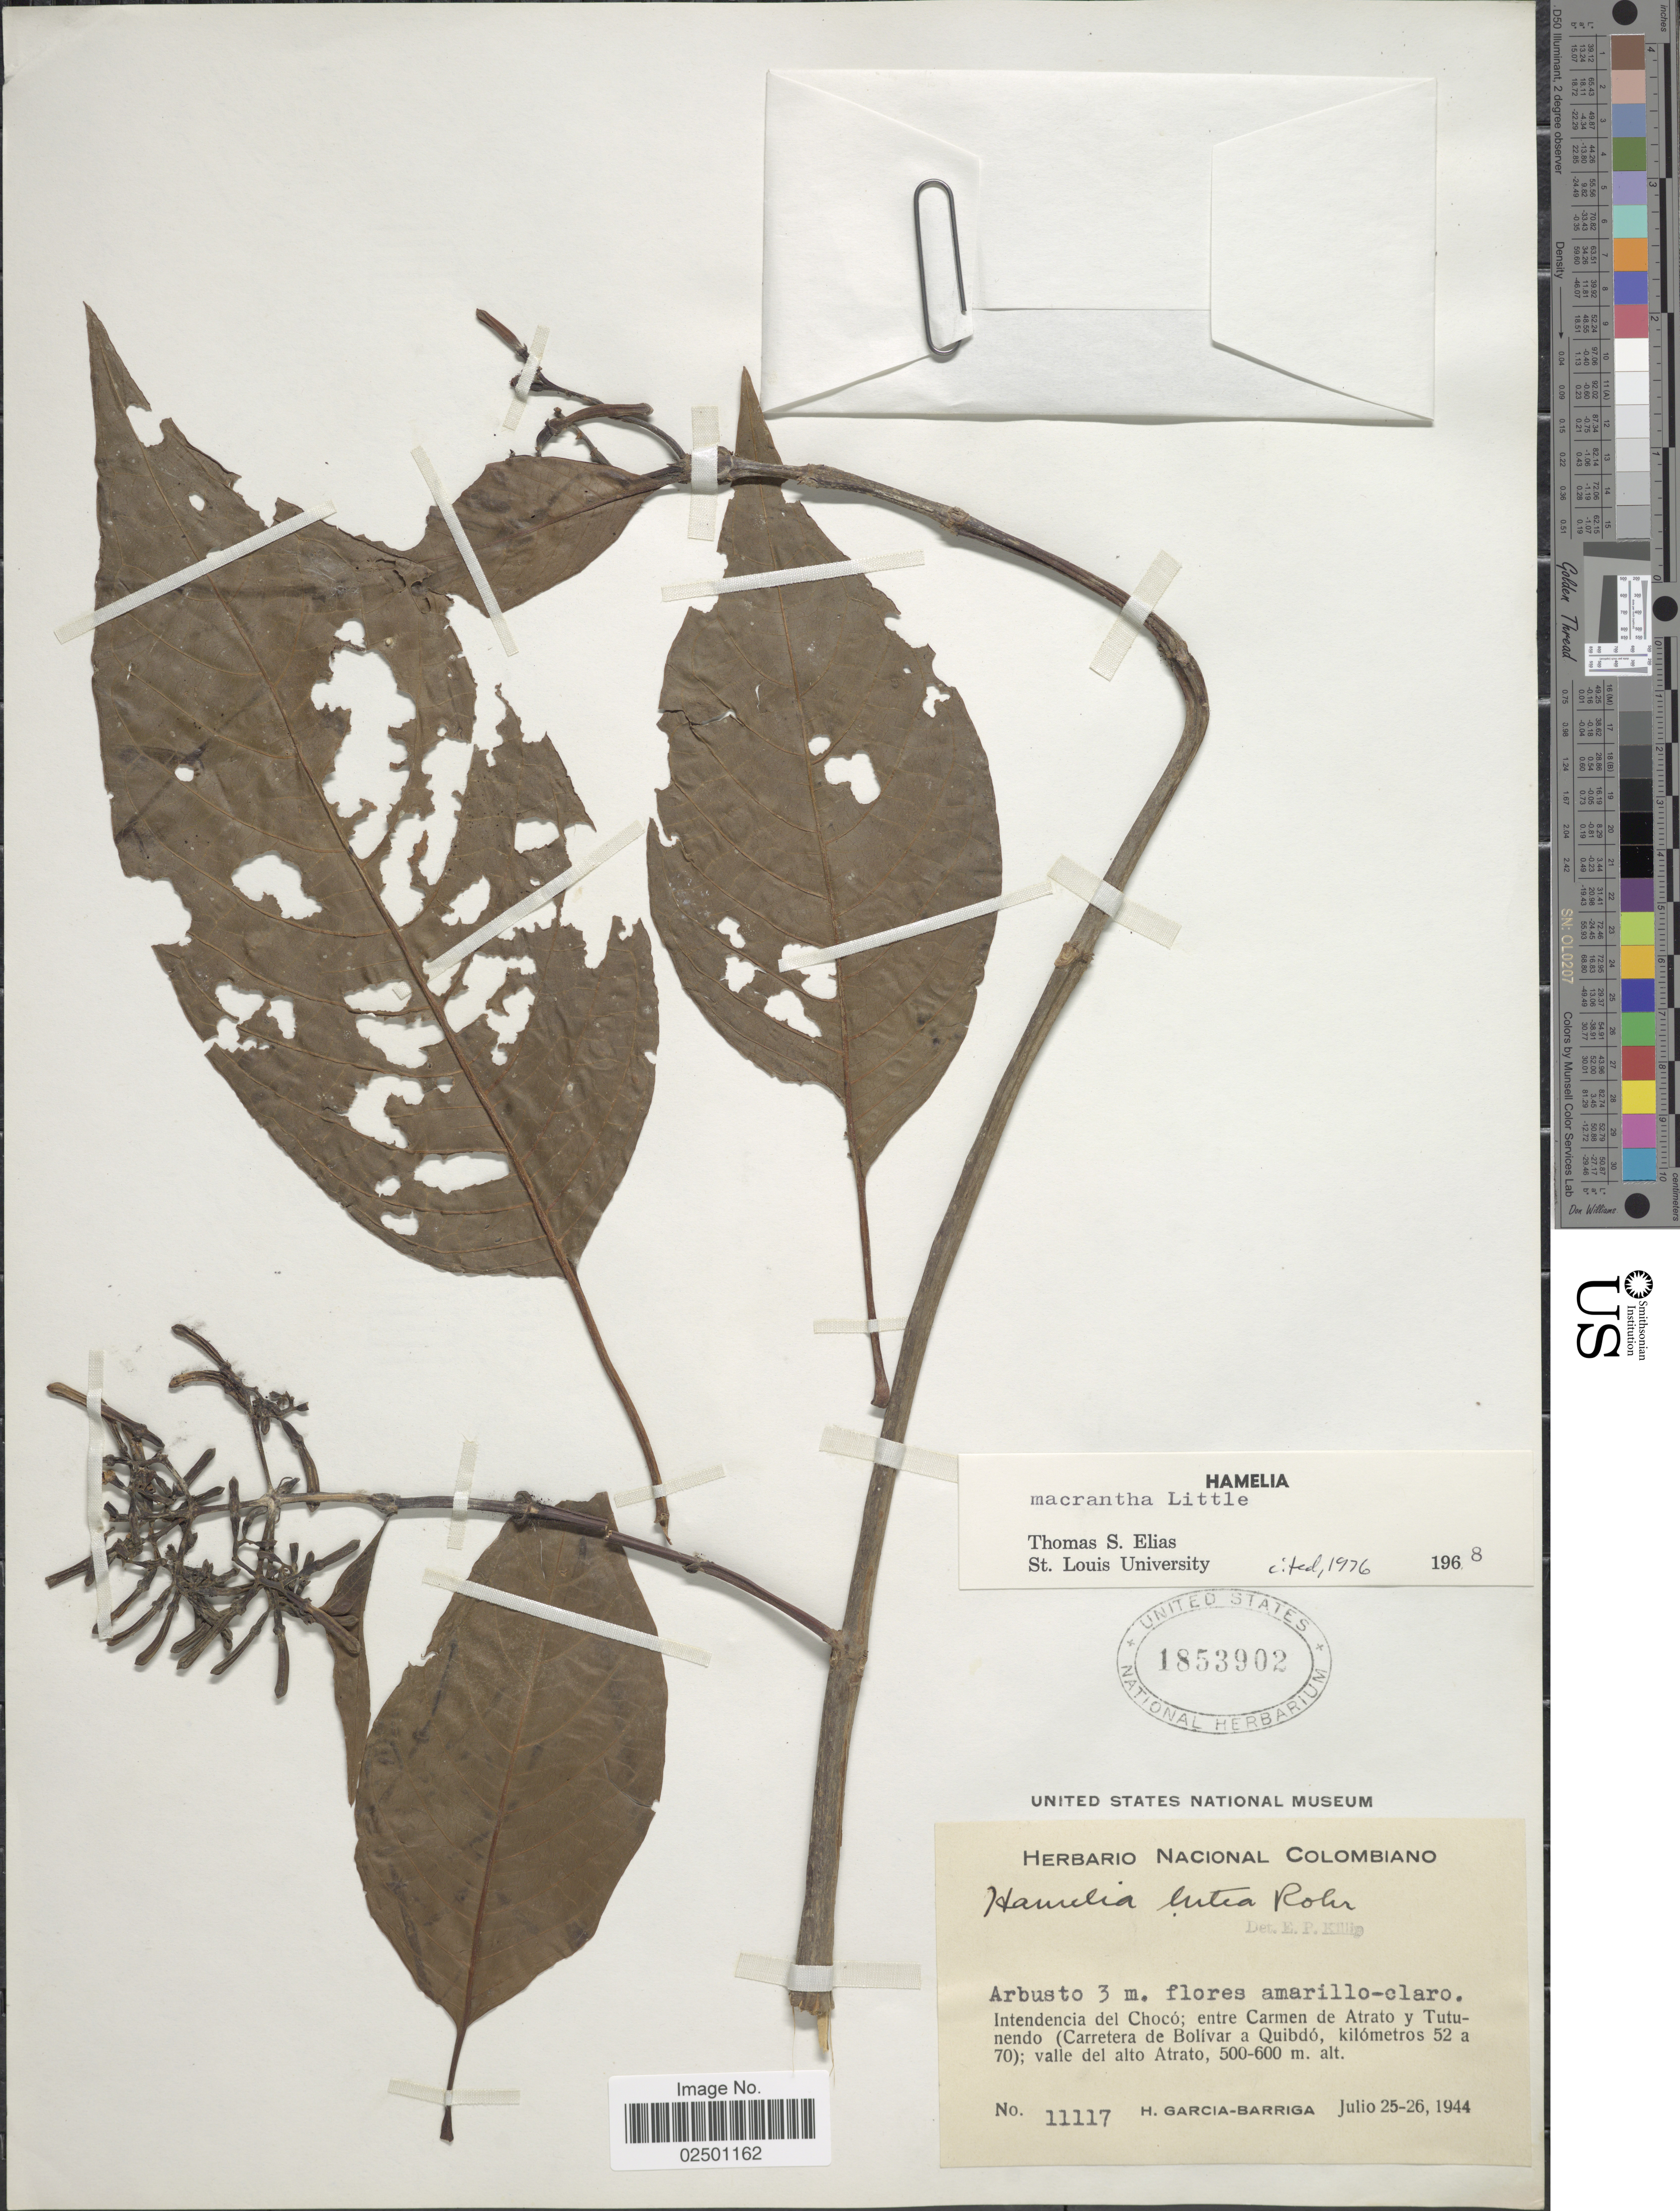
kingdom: Plantae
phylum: Tracheophyta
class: Magnoliopsida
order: Gentianales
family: Rubiaceae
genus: Hamelia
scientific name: Hamelia macrantha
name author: Little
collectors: H. García Barriga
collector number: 11117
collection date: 1944-07-25/1944-07-26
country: Colombia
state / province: Chocó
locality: Intendencia del Choco; entre Carmen de Atrato y Tutunendo ( Carretera de Bolivar a Quibdo, kilometros 52 a 70); valle del alto Atrato.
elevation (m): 500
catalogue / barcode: US 1853902